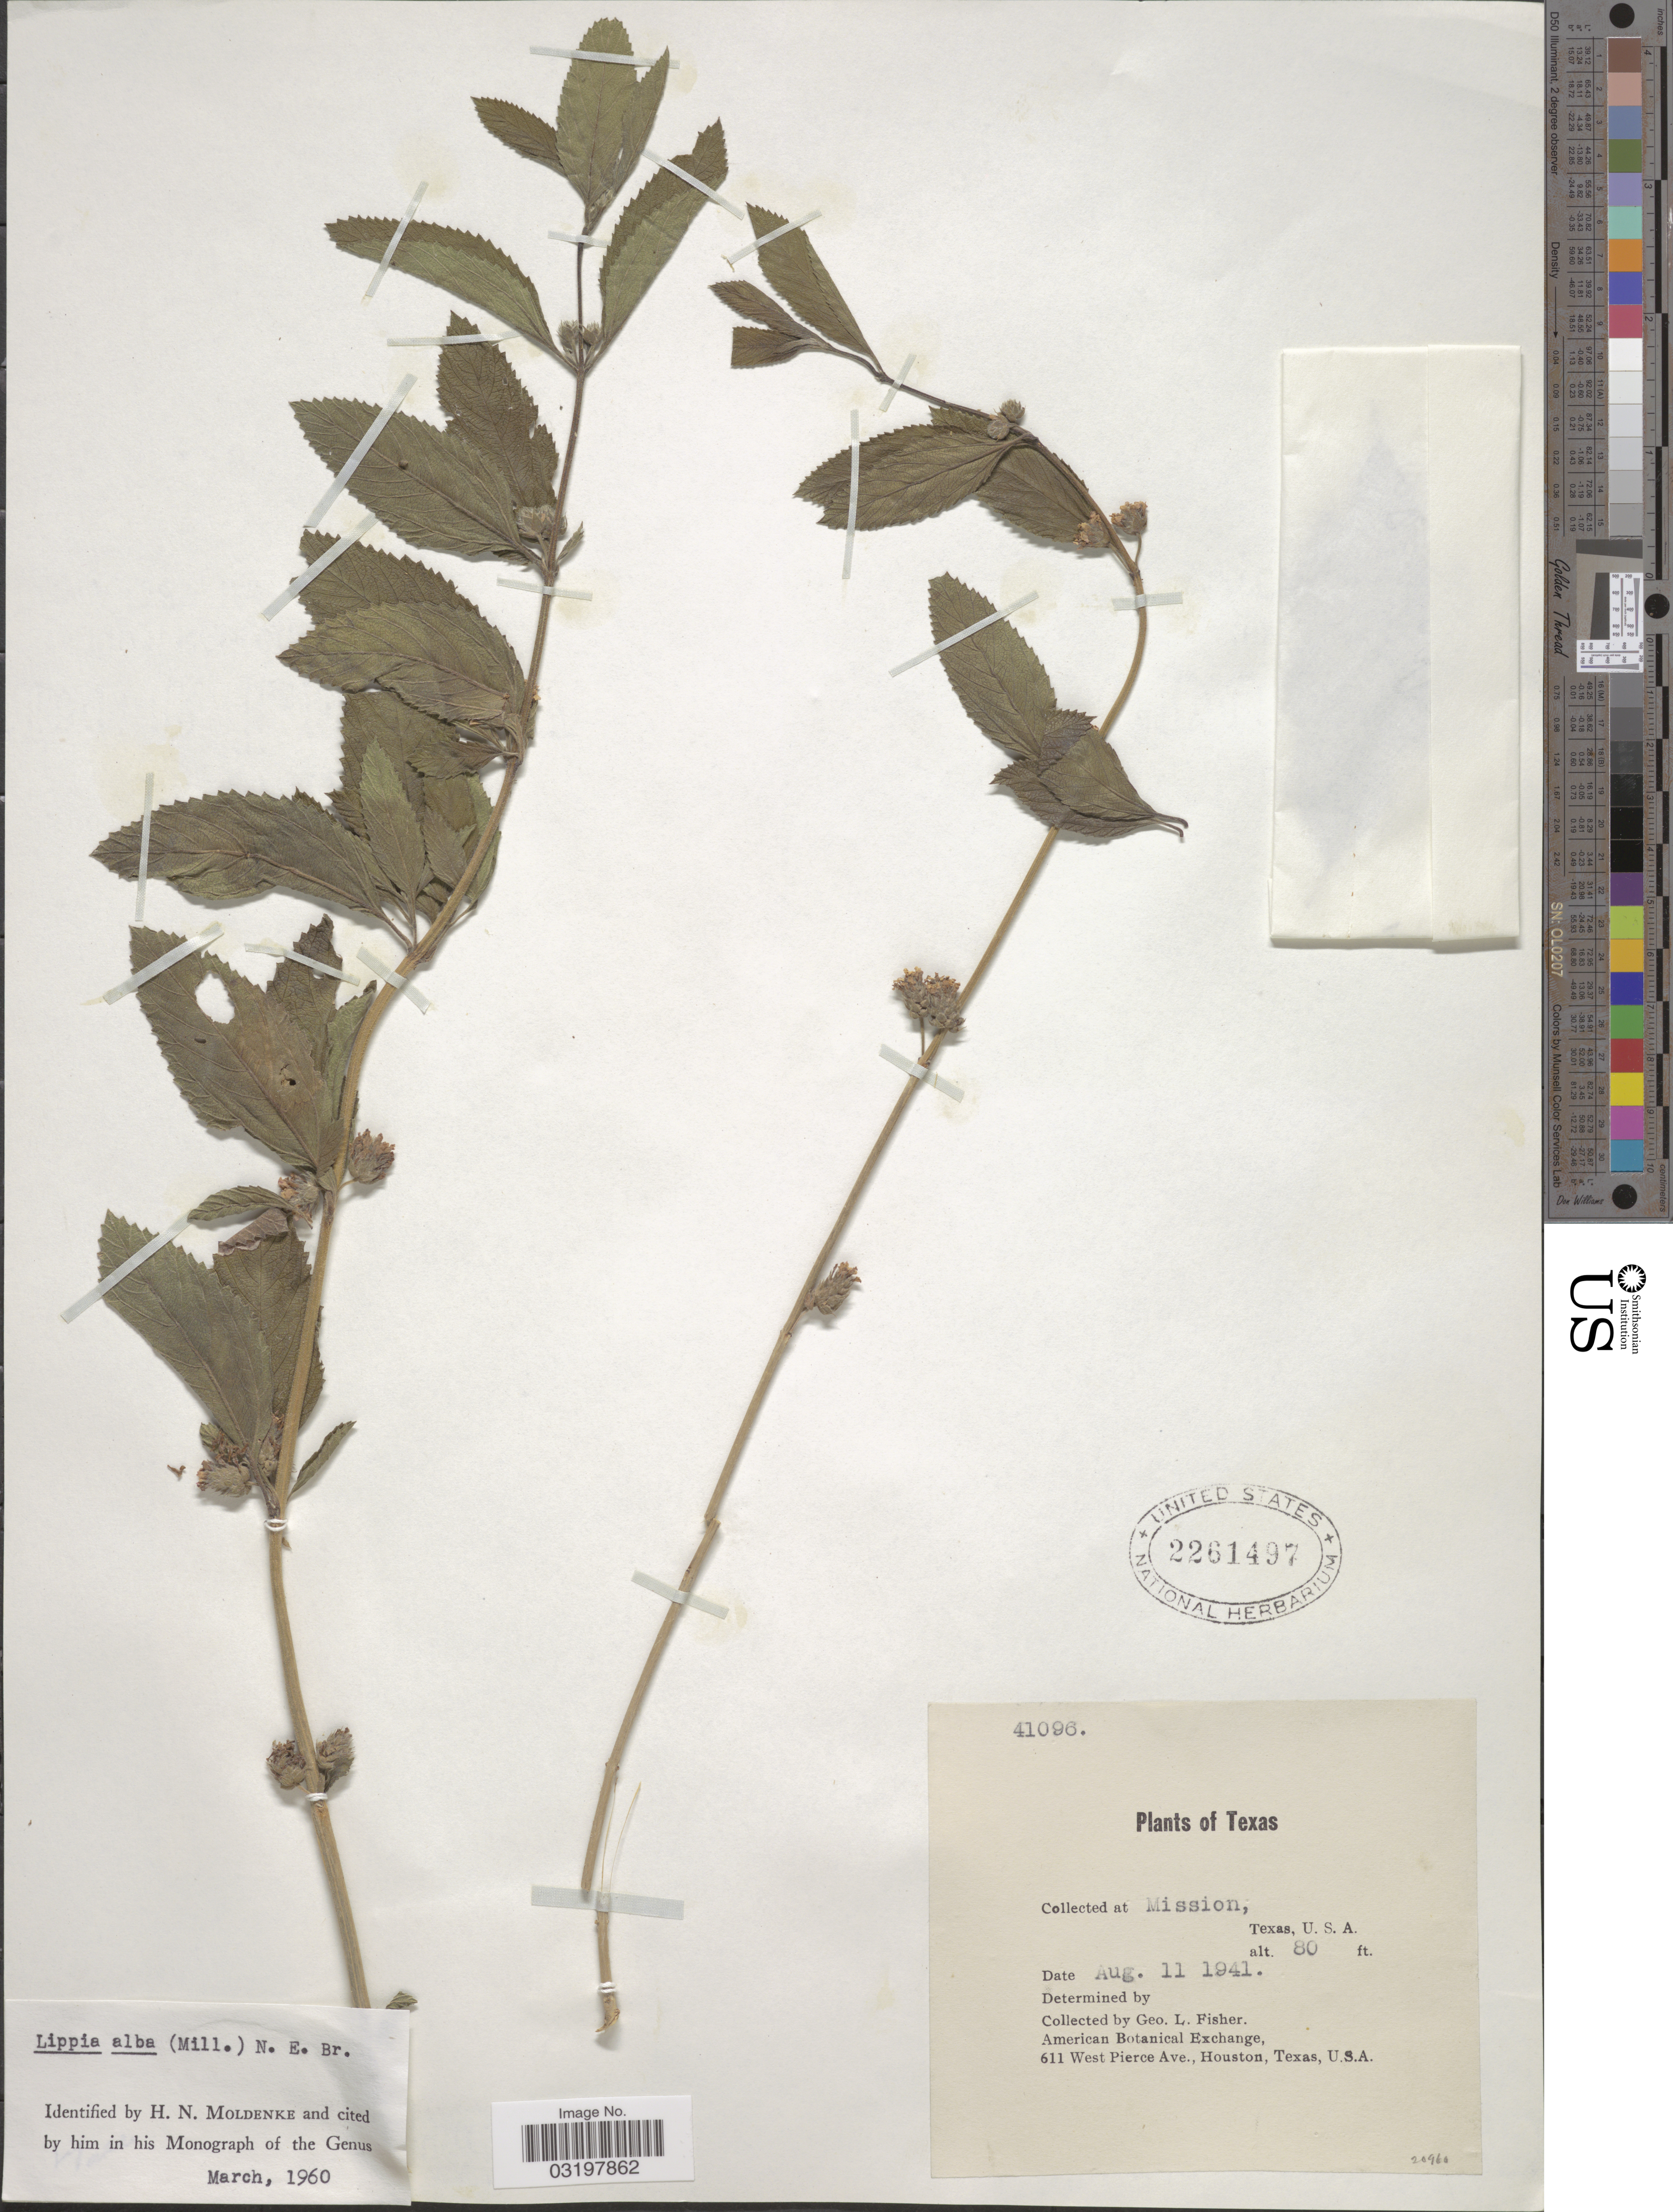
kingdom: Plantae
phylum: Tracheophyta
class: Magnoliopsida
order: Lamiales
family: Verbenaceae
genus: Lippia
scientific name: Lippia alba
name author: (Mill.) N.E. Br. ex Britton & P. Wilson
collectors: G. L. Fisher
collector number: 41096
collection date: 1941-08-11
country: United States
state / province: Texas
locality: Mission.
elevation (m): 24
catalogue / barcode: US 2261497